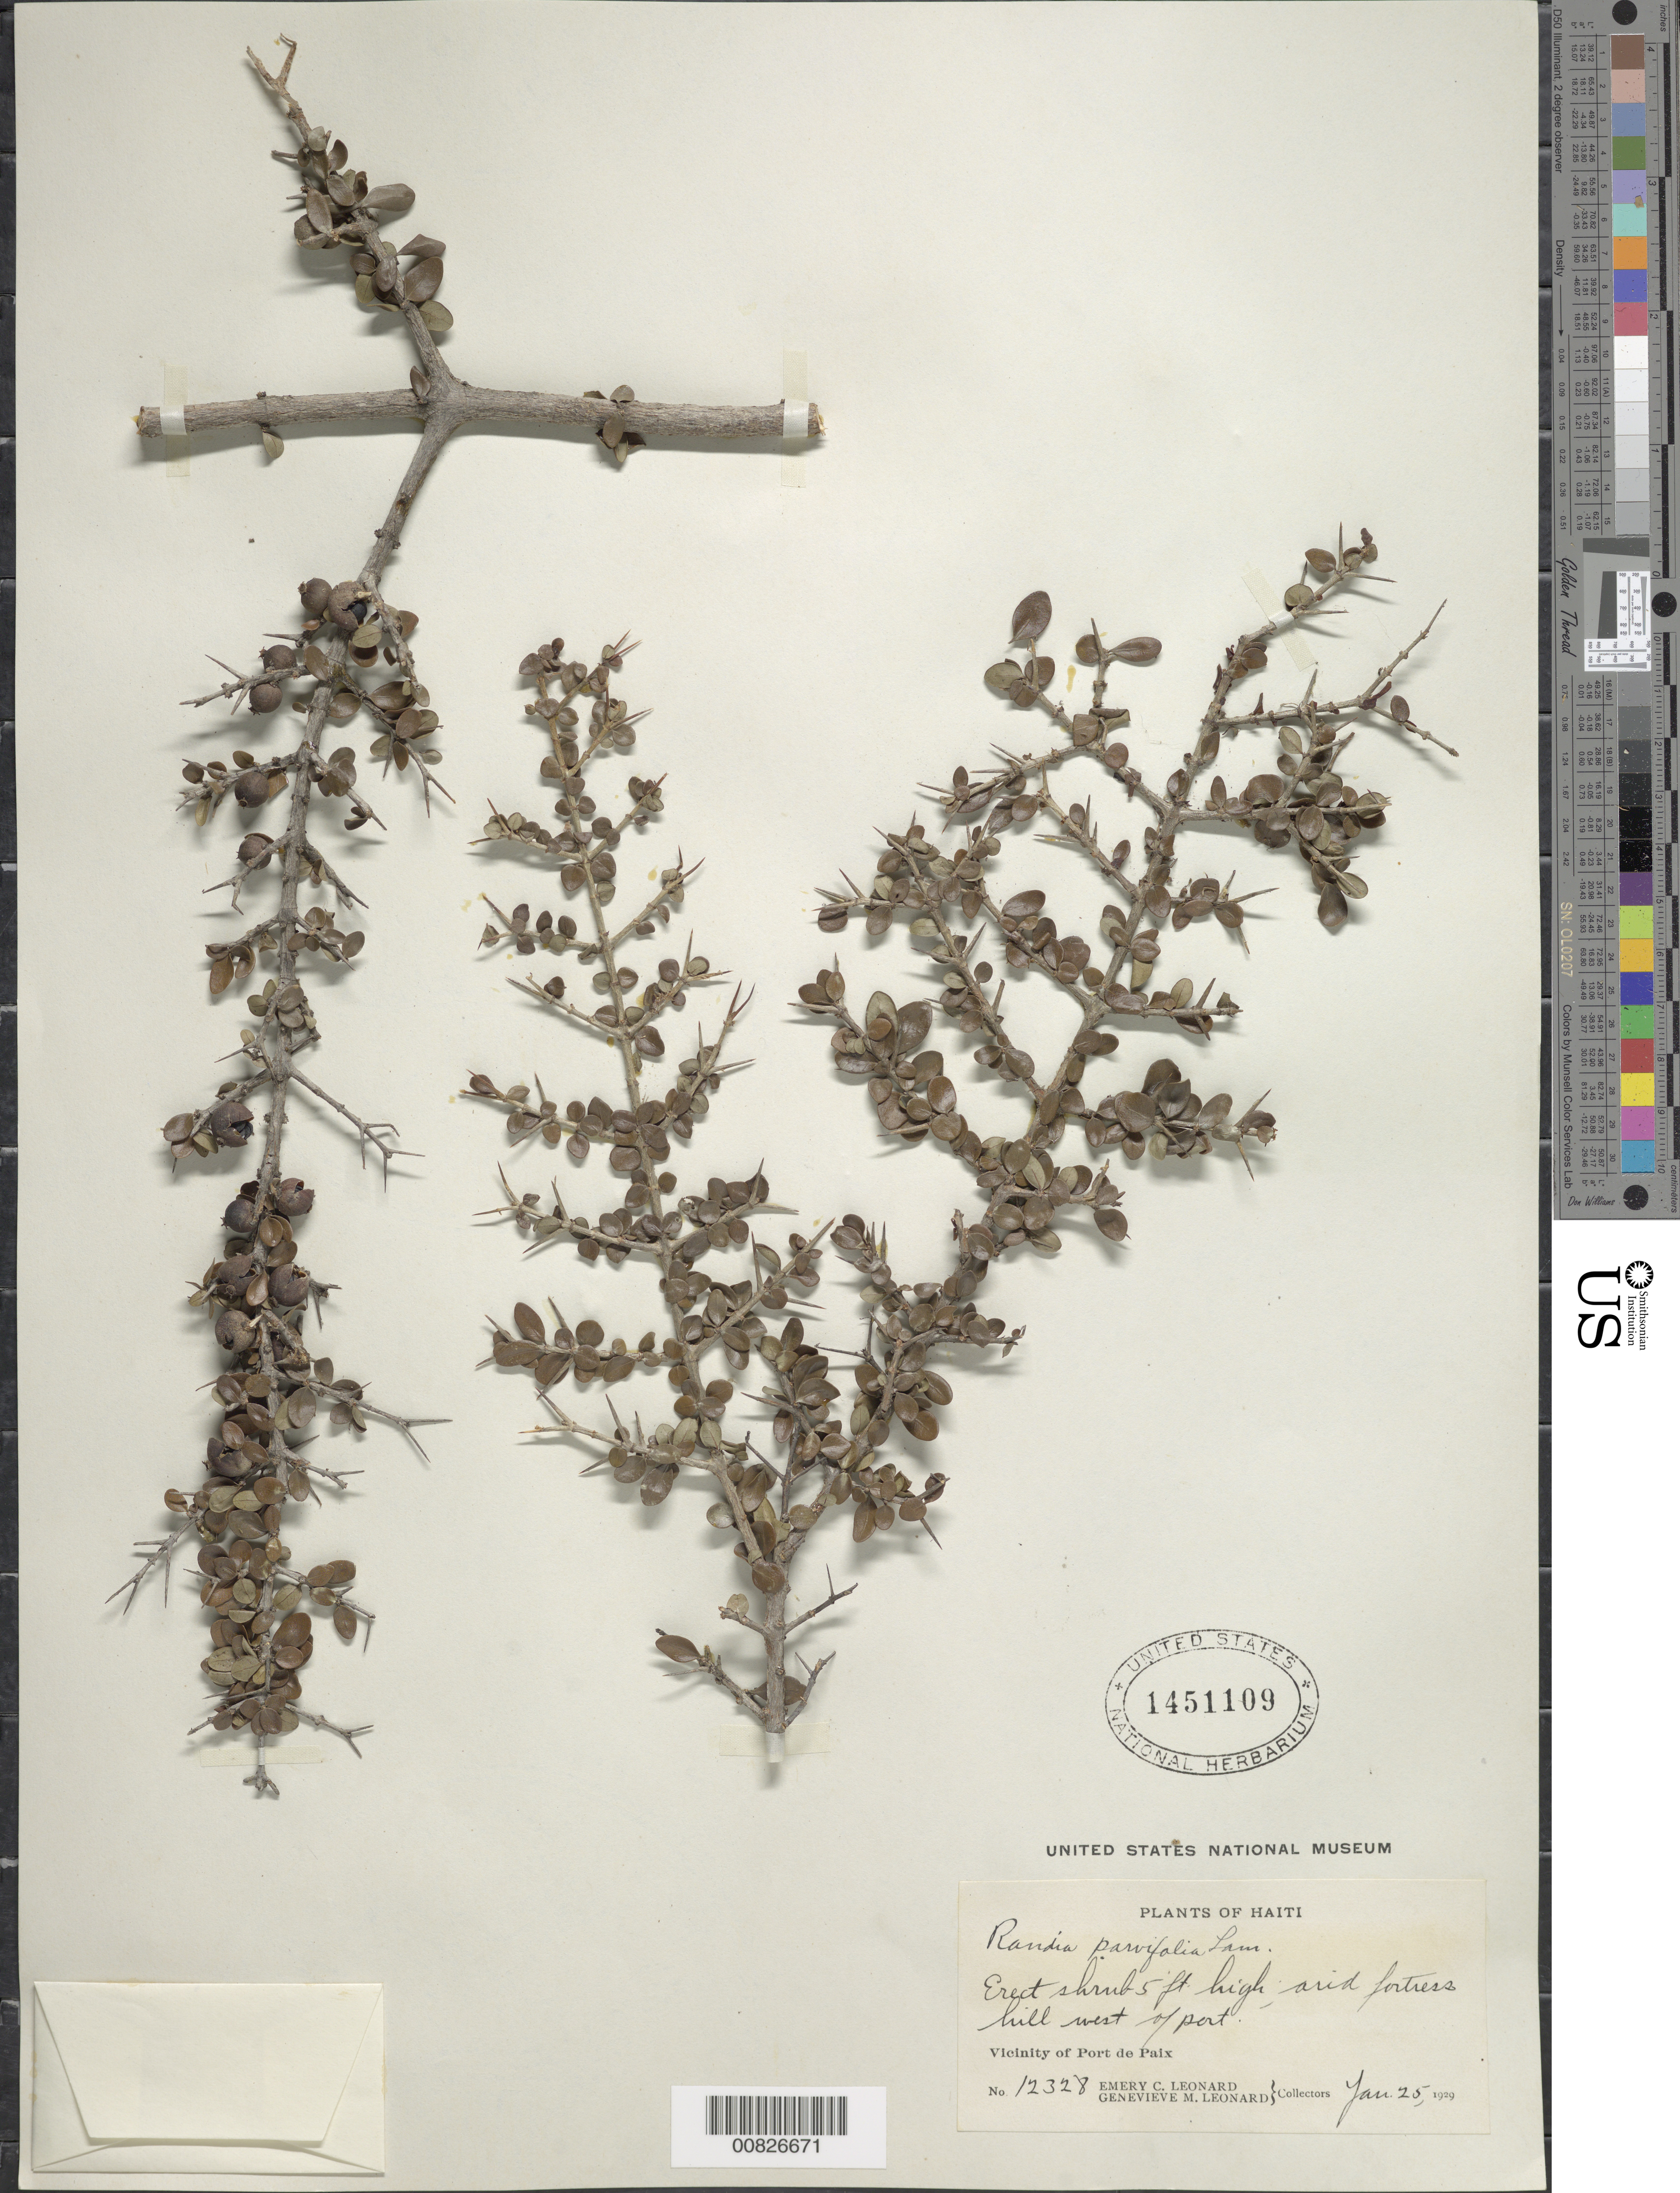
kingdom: Plantae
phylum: Tracheophyta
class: Magnoliopsida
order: Gentianales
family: Rubiaceae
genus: Randia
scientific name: Randia parvifolia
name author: Lam.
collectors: E. C. Leonard & G. M. Leonard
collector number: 12328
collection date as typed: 25 Jan 1929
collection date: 1929-01-25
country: Haiti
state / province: Nord-Ouest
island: Hispaniola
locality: Vicinity of Port de Paix, W of city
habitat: Arid fortess hill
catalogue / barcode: US 1451109